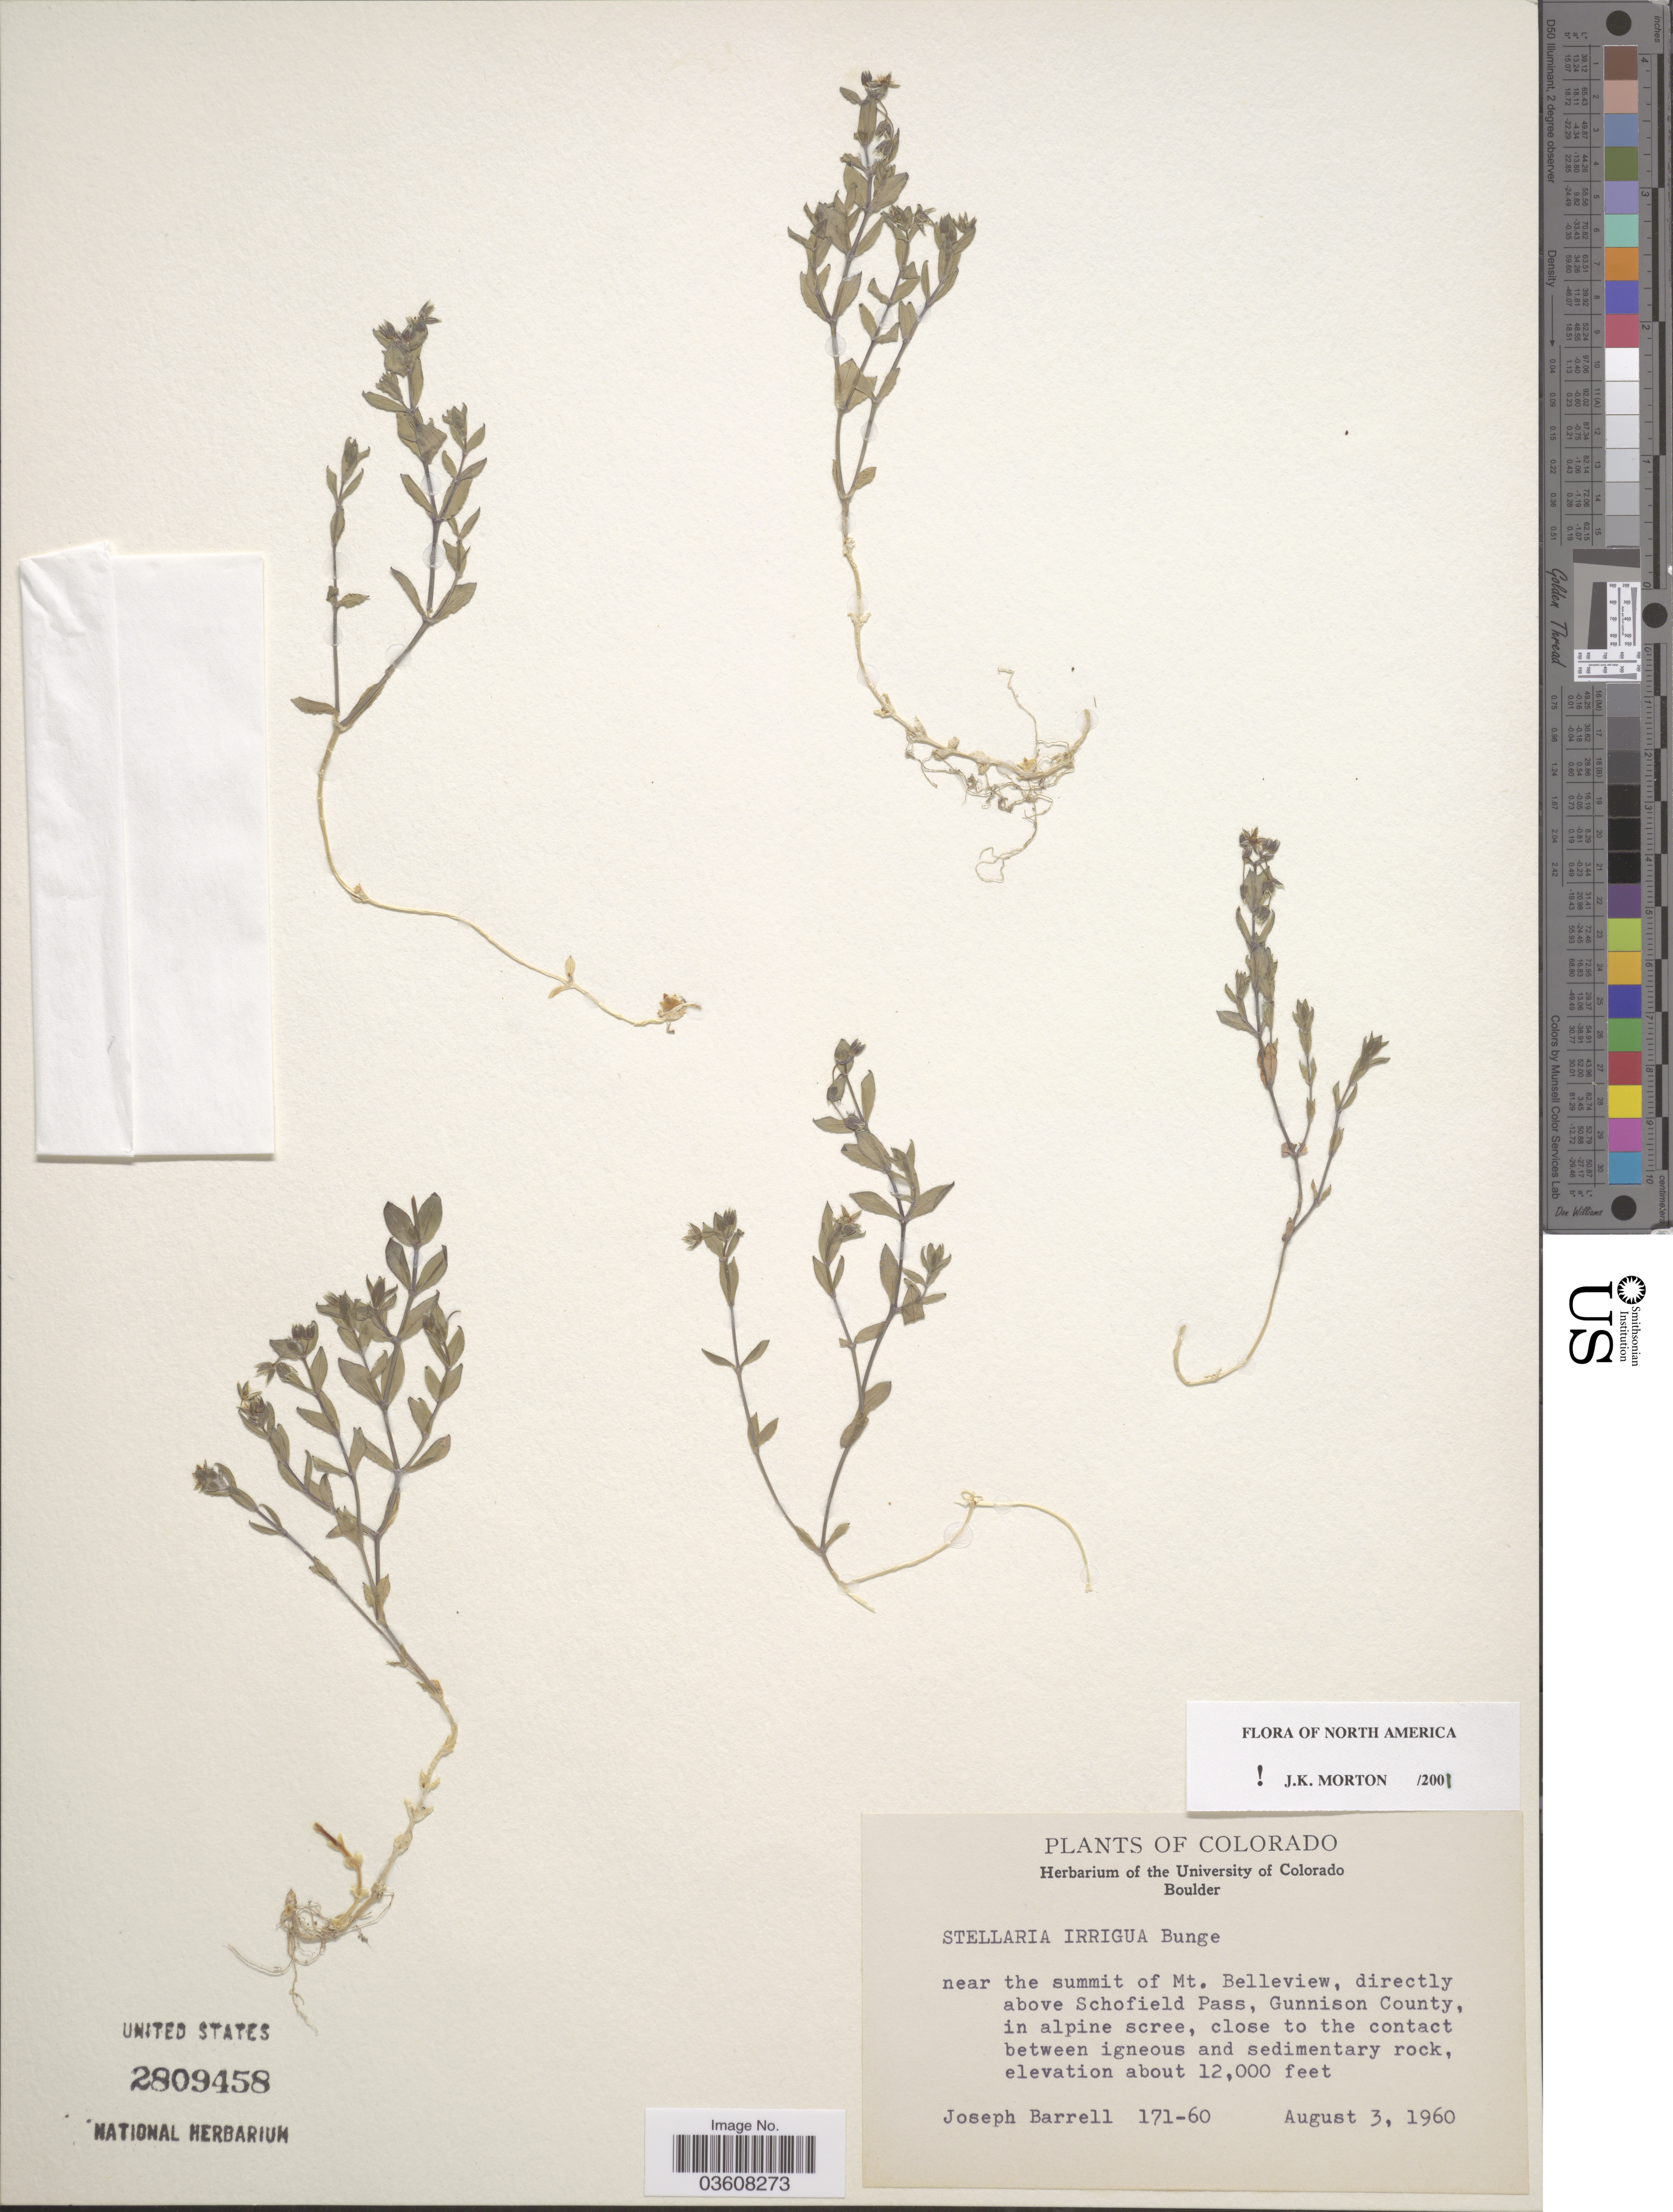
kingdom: Plantae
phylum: Tracheophyta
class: Magnoliopsida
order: Caryophyllales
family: Caryophyllaceae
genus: Stellaria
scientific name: Stellaria irrigua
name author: Bunge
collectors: J. Barrell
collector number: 171-60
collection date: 1960-08-03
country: United States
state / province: Colorado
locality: Near the summit of Mt. Belleview, directly above Schofield Pass, Gunnison County.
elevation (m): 3658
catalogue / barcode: US 2809458